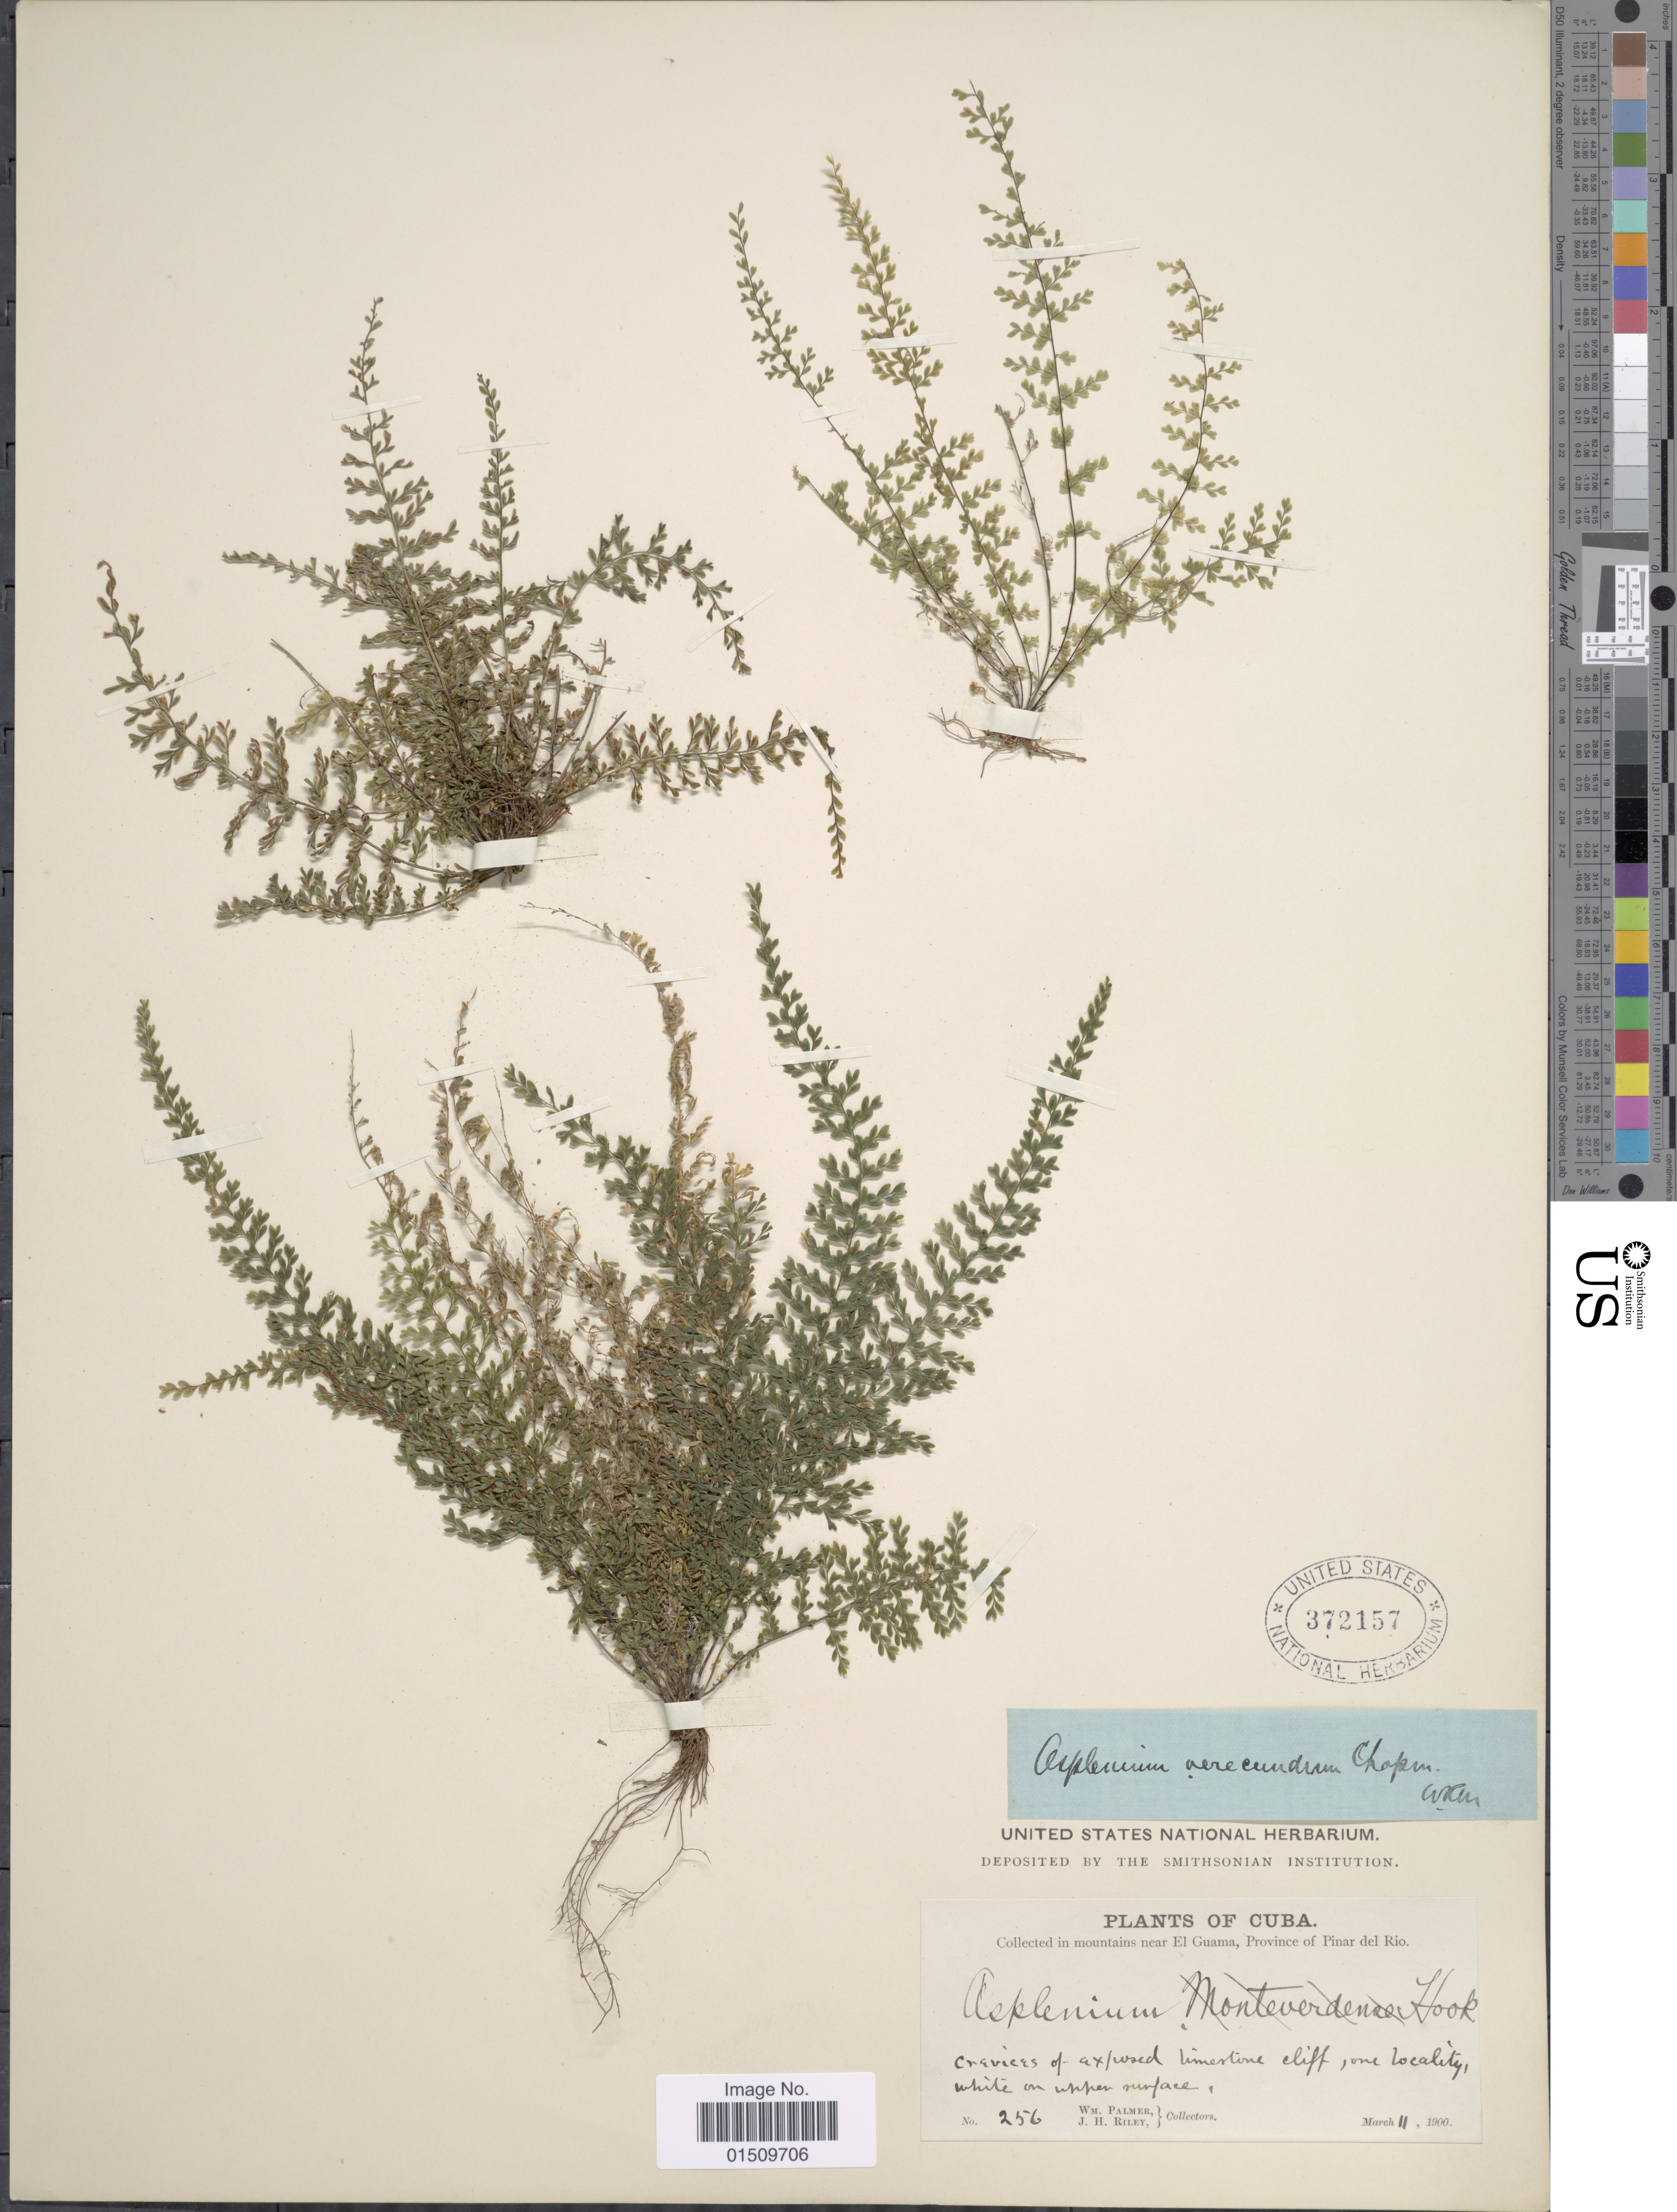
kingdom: Plantae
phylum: Tracheophyta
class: Polypodiopsida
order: Polypodiales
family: Aspleniaceae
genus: Asplenium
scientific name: Asplenium verecundum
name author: Chapm.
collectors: W. Palmer & J. H. Riley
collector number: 256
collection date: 1900-03-11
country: Cuba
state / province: Pinar del Río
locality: Cuba, in mountains near El Guama.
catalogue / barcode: US 372157